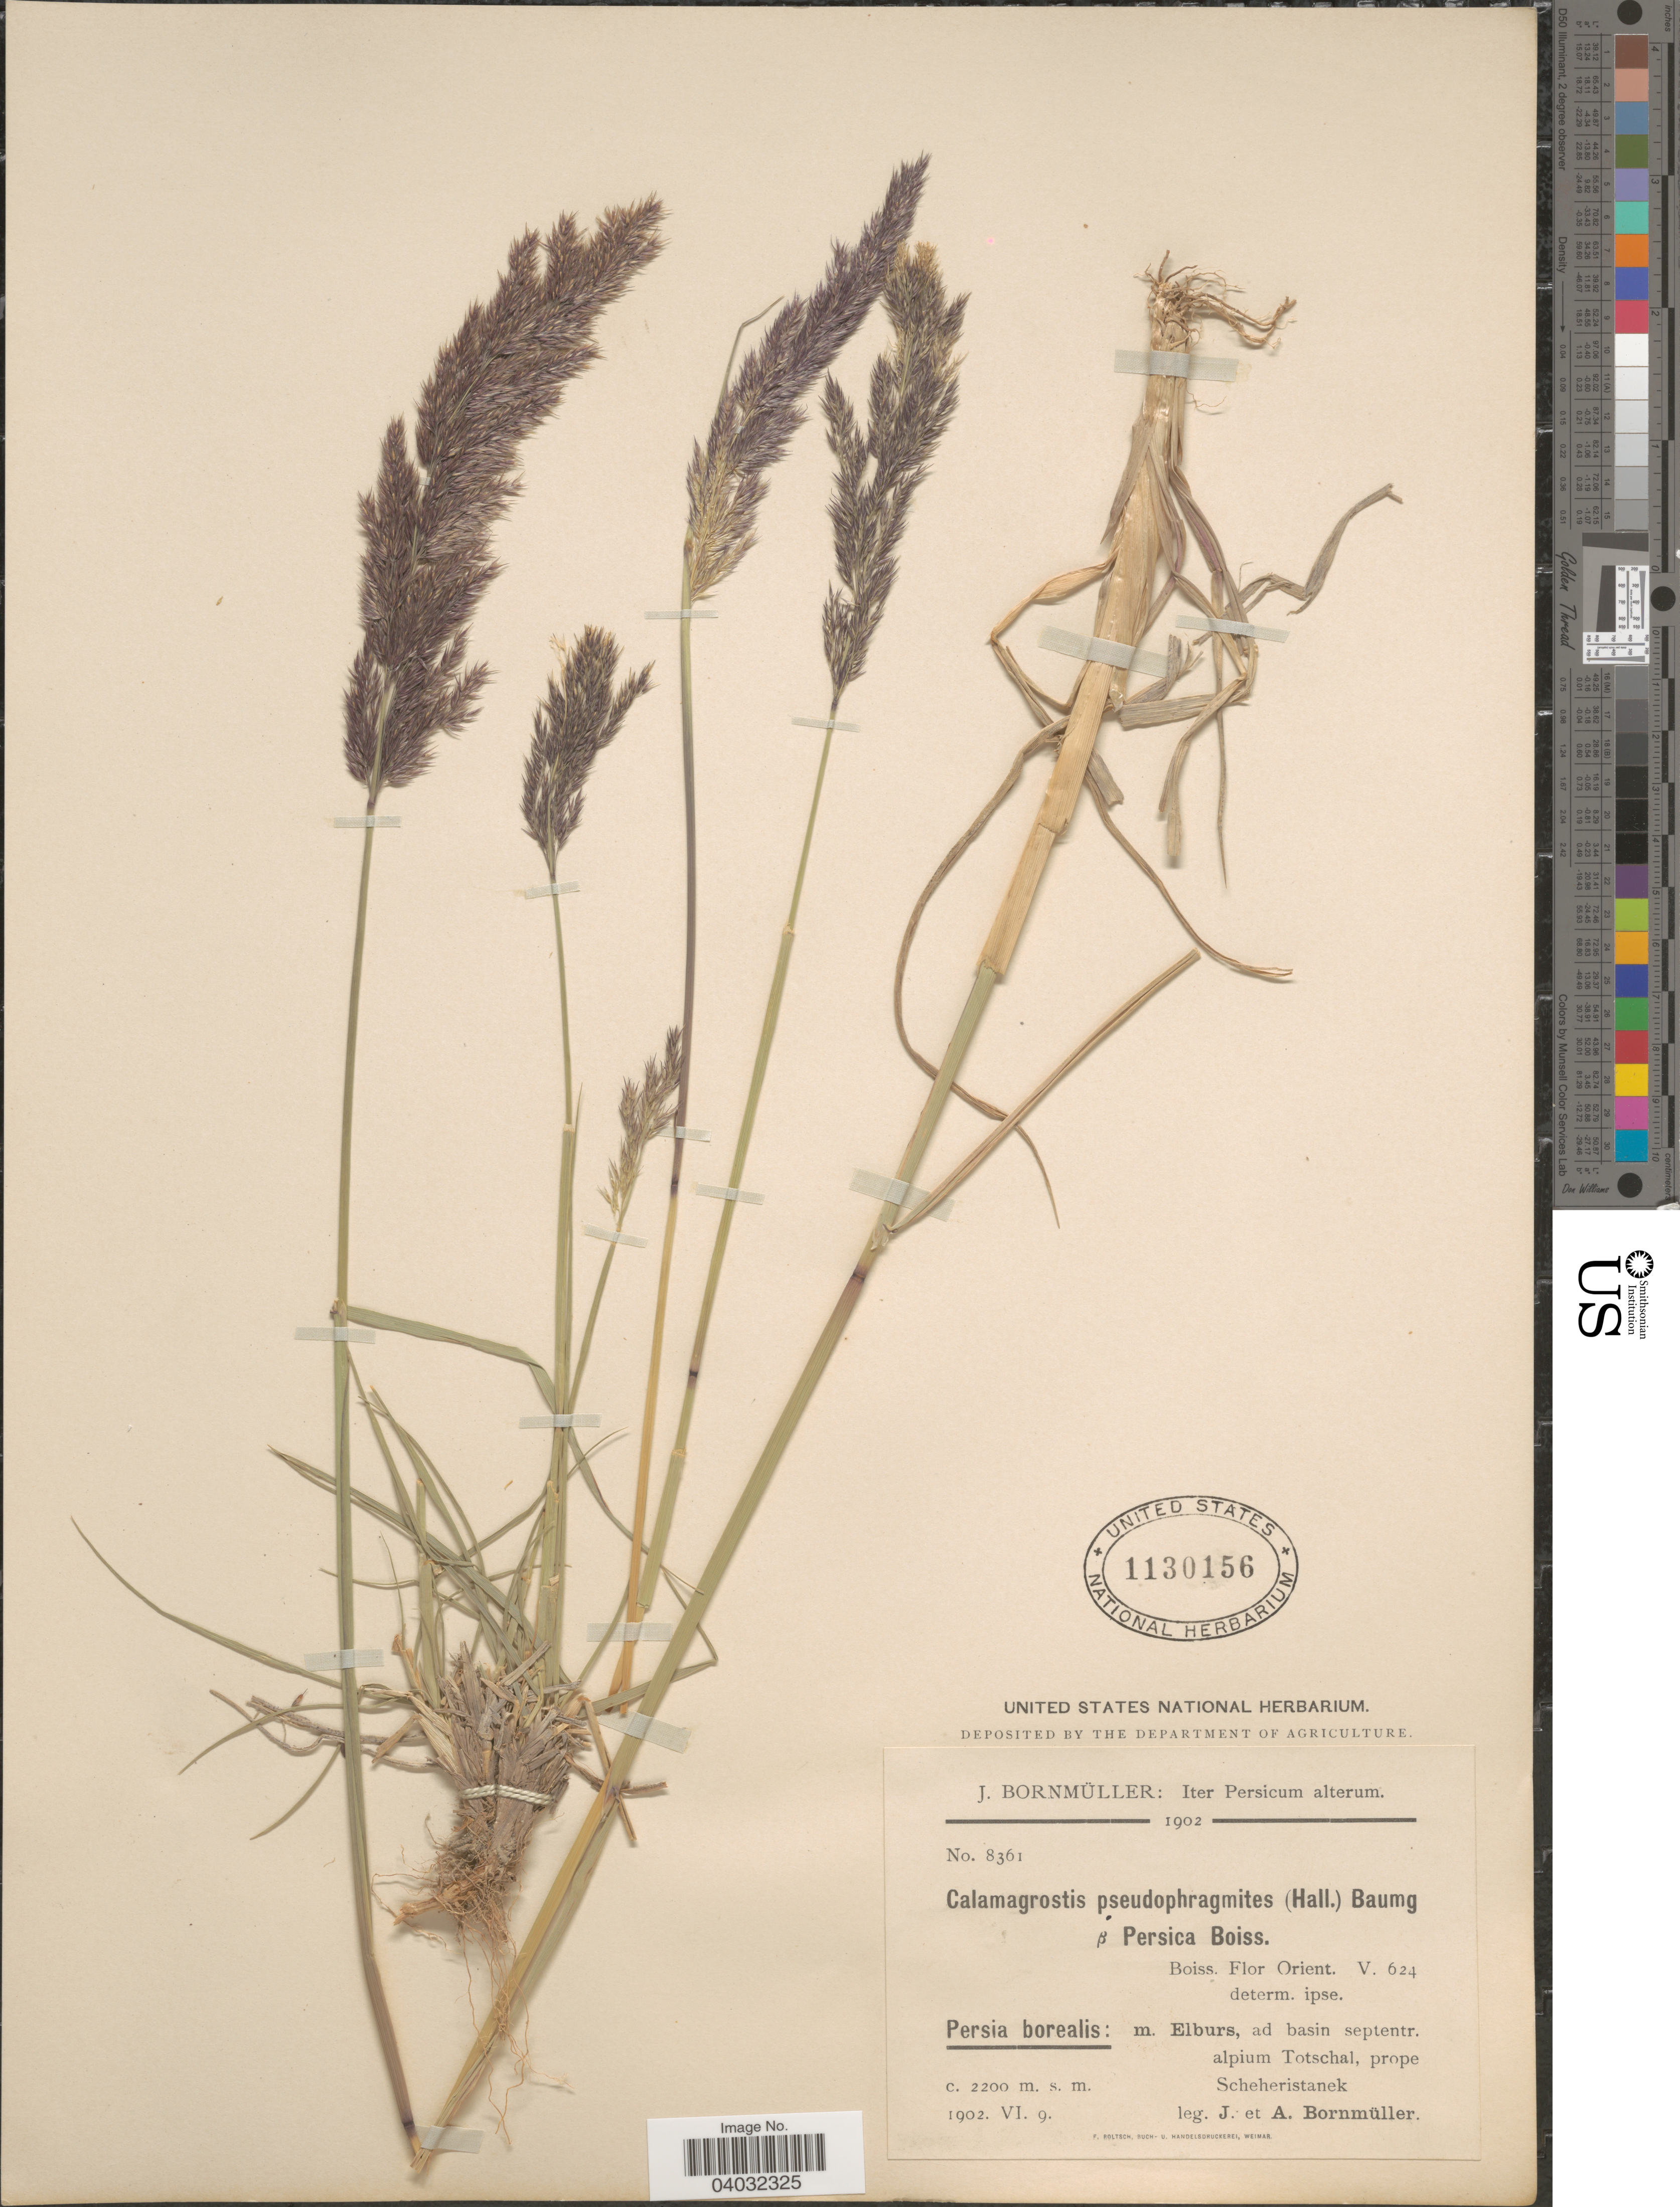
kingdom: Plantae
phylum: Tracheophyta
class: Liliopsida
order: Poales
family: Poaceae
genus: Calamagrostis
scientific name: Calamagrostis pseudophragmites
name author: (Haller f.) Koeler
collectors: J. Bornmüller & A. Bornmüller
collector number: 8361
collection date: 1902-06-09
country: Iran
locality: Persia borealis: m. Elburs, ad basin septentr. alpium Totschal, prope Scheheristaniek.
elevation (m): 2200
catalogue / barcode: US 1130156